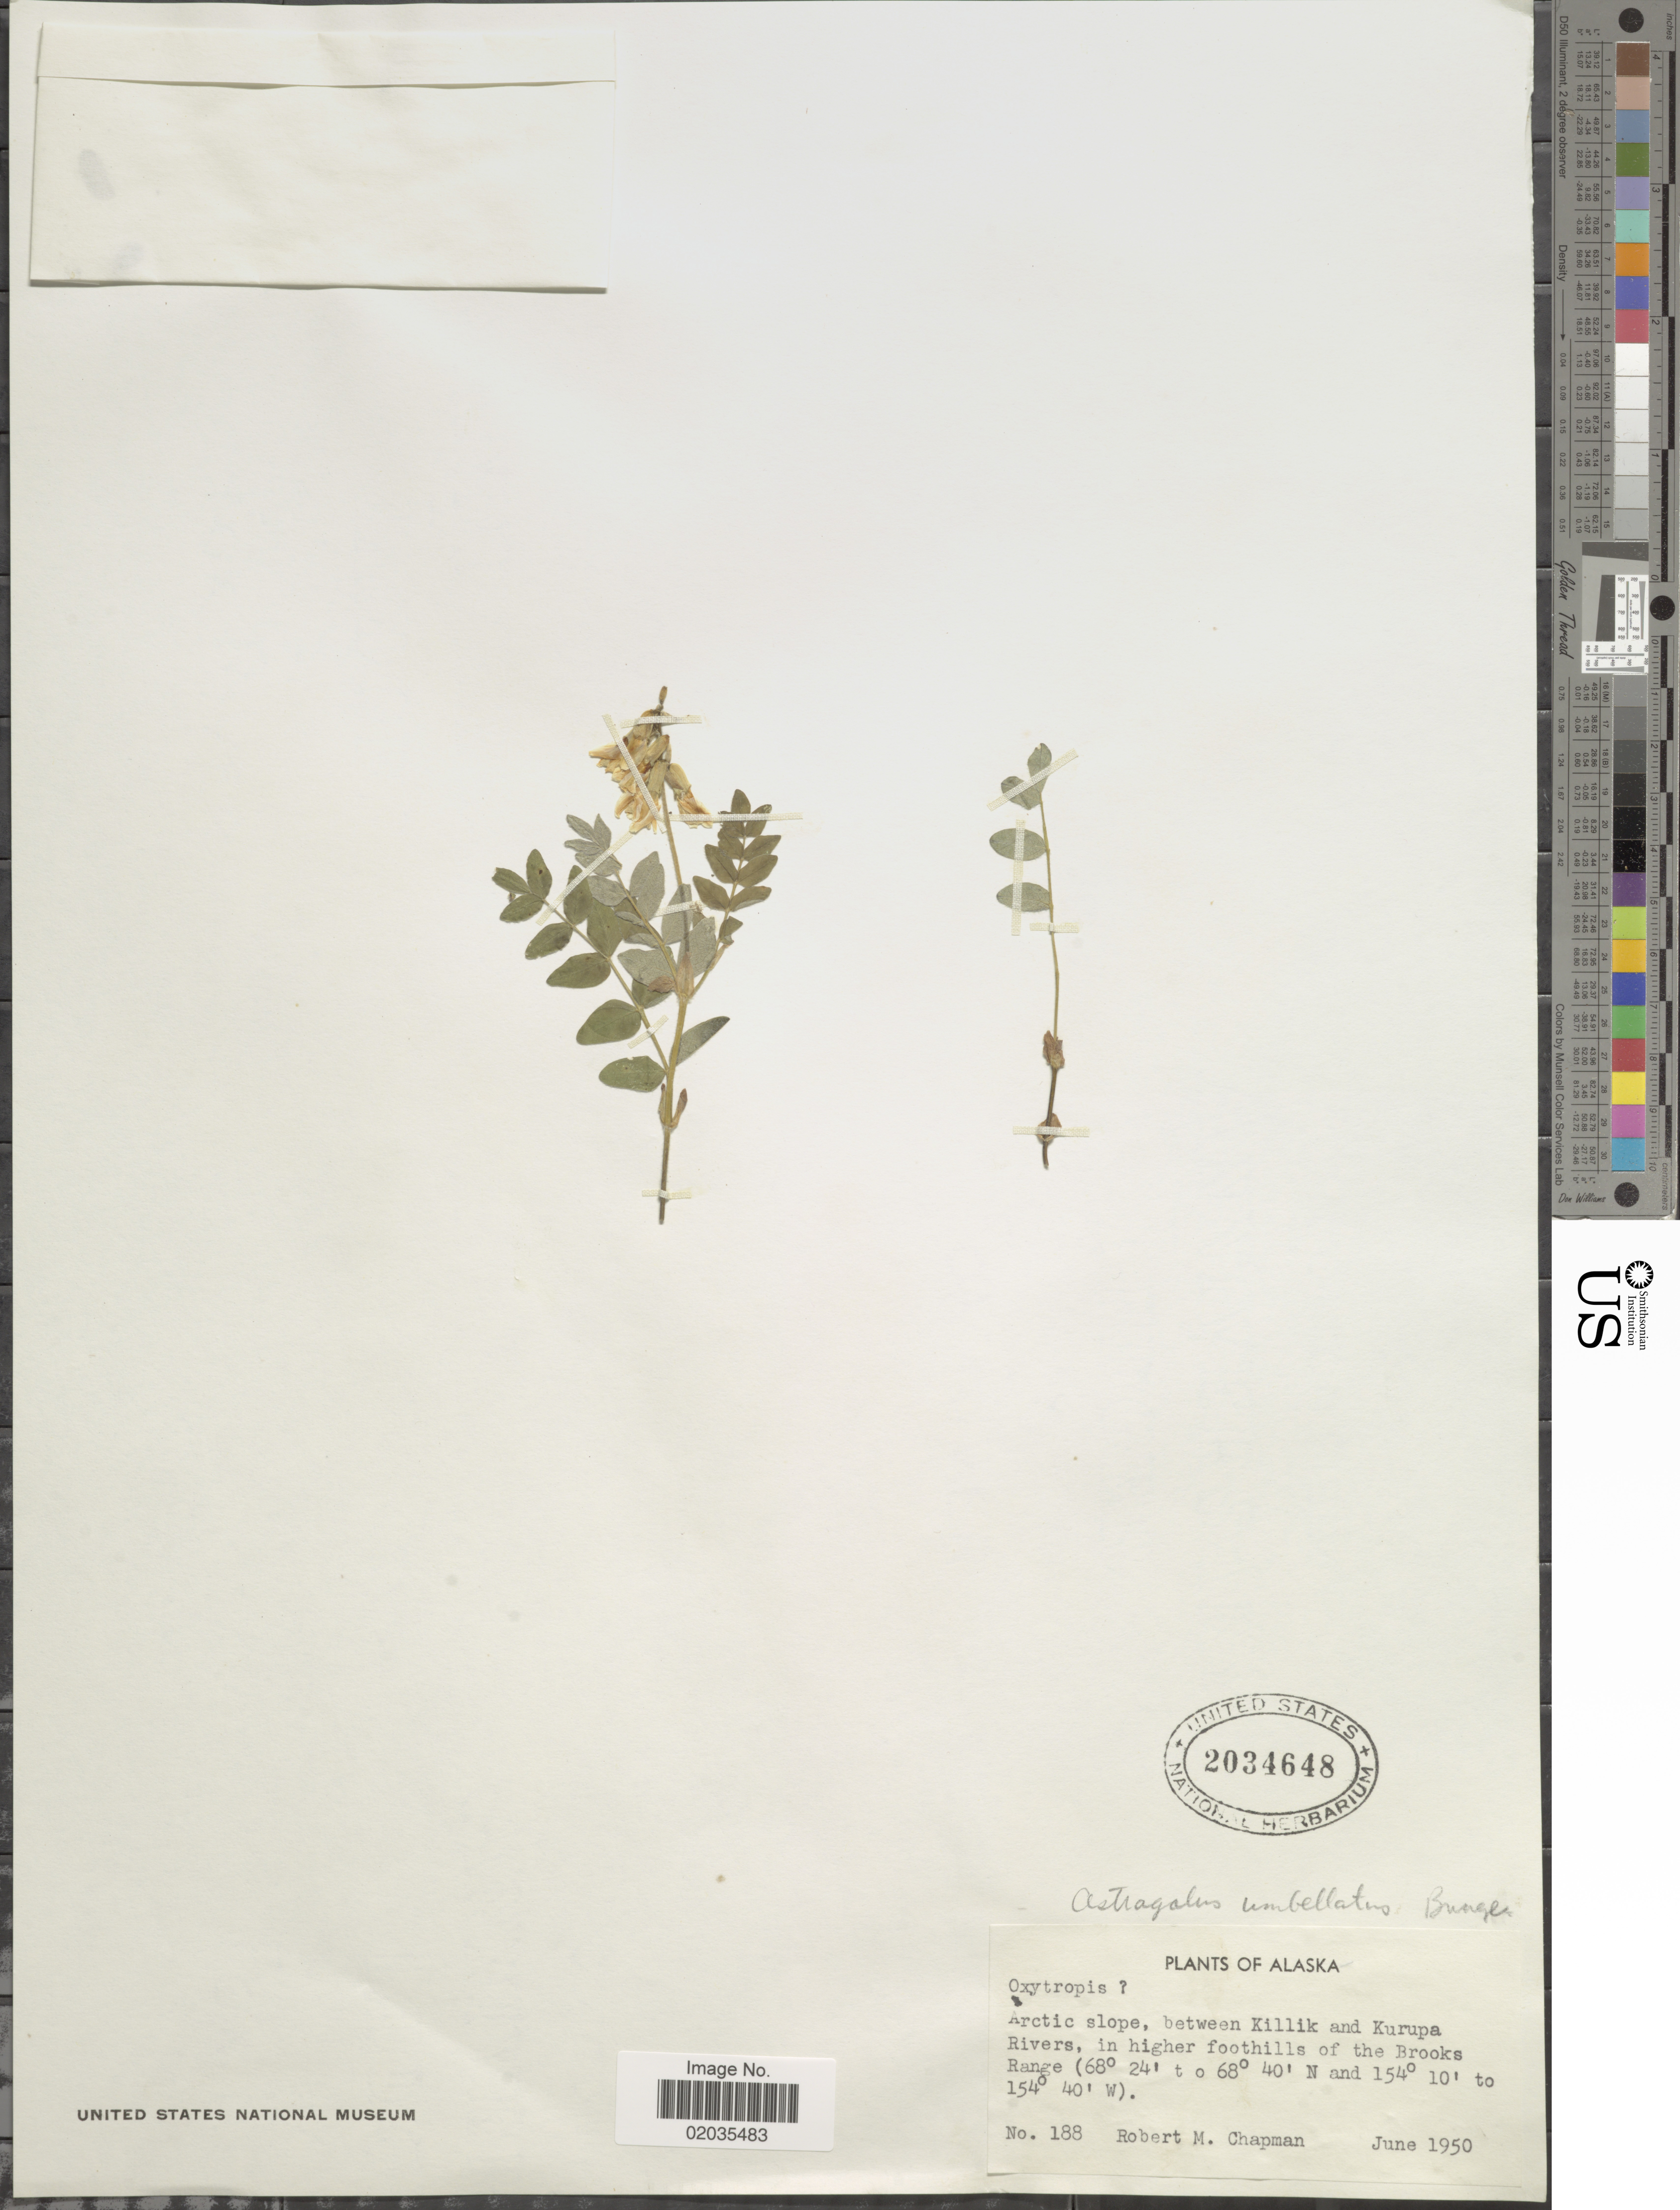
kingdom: Plantae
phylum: Tracheophyta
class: Magnoliopsida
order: Fabales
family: Fabaceae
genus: Astragalus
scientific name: Astragalus umbellatus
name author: Bunge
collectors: R. M. Chapman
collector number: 188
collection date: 1950-06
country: United States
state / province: Alaska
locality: Arctic slope, between Killik and Kurupa Rivers, in higher foothills of the Brooks Range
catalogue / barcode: US 2034648